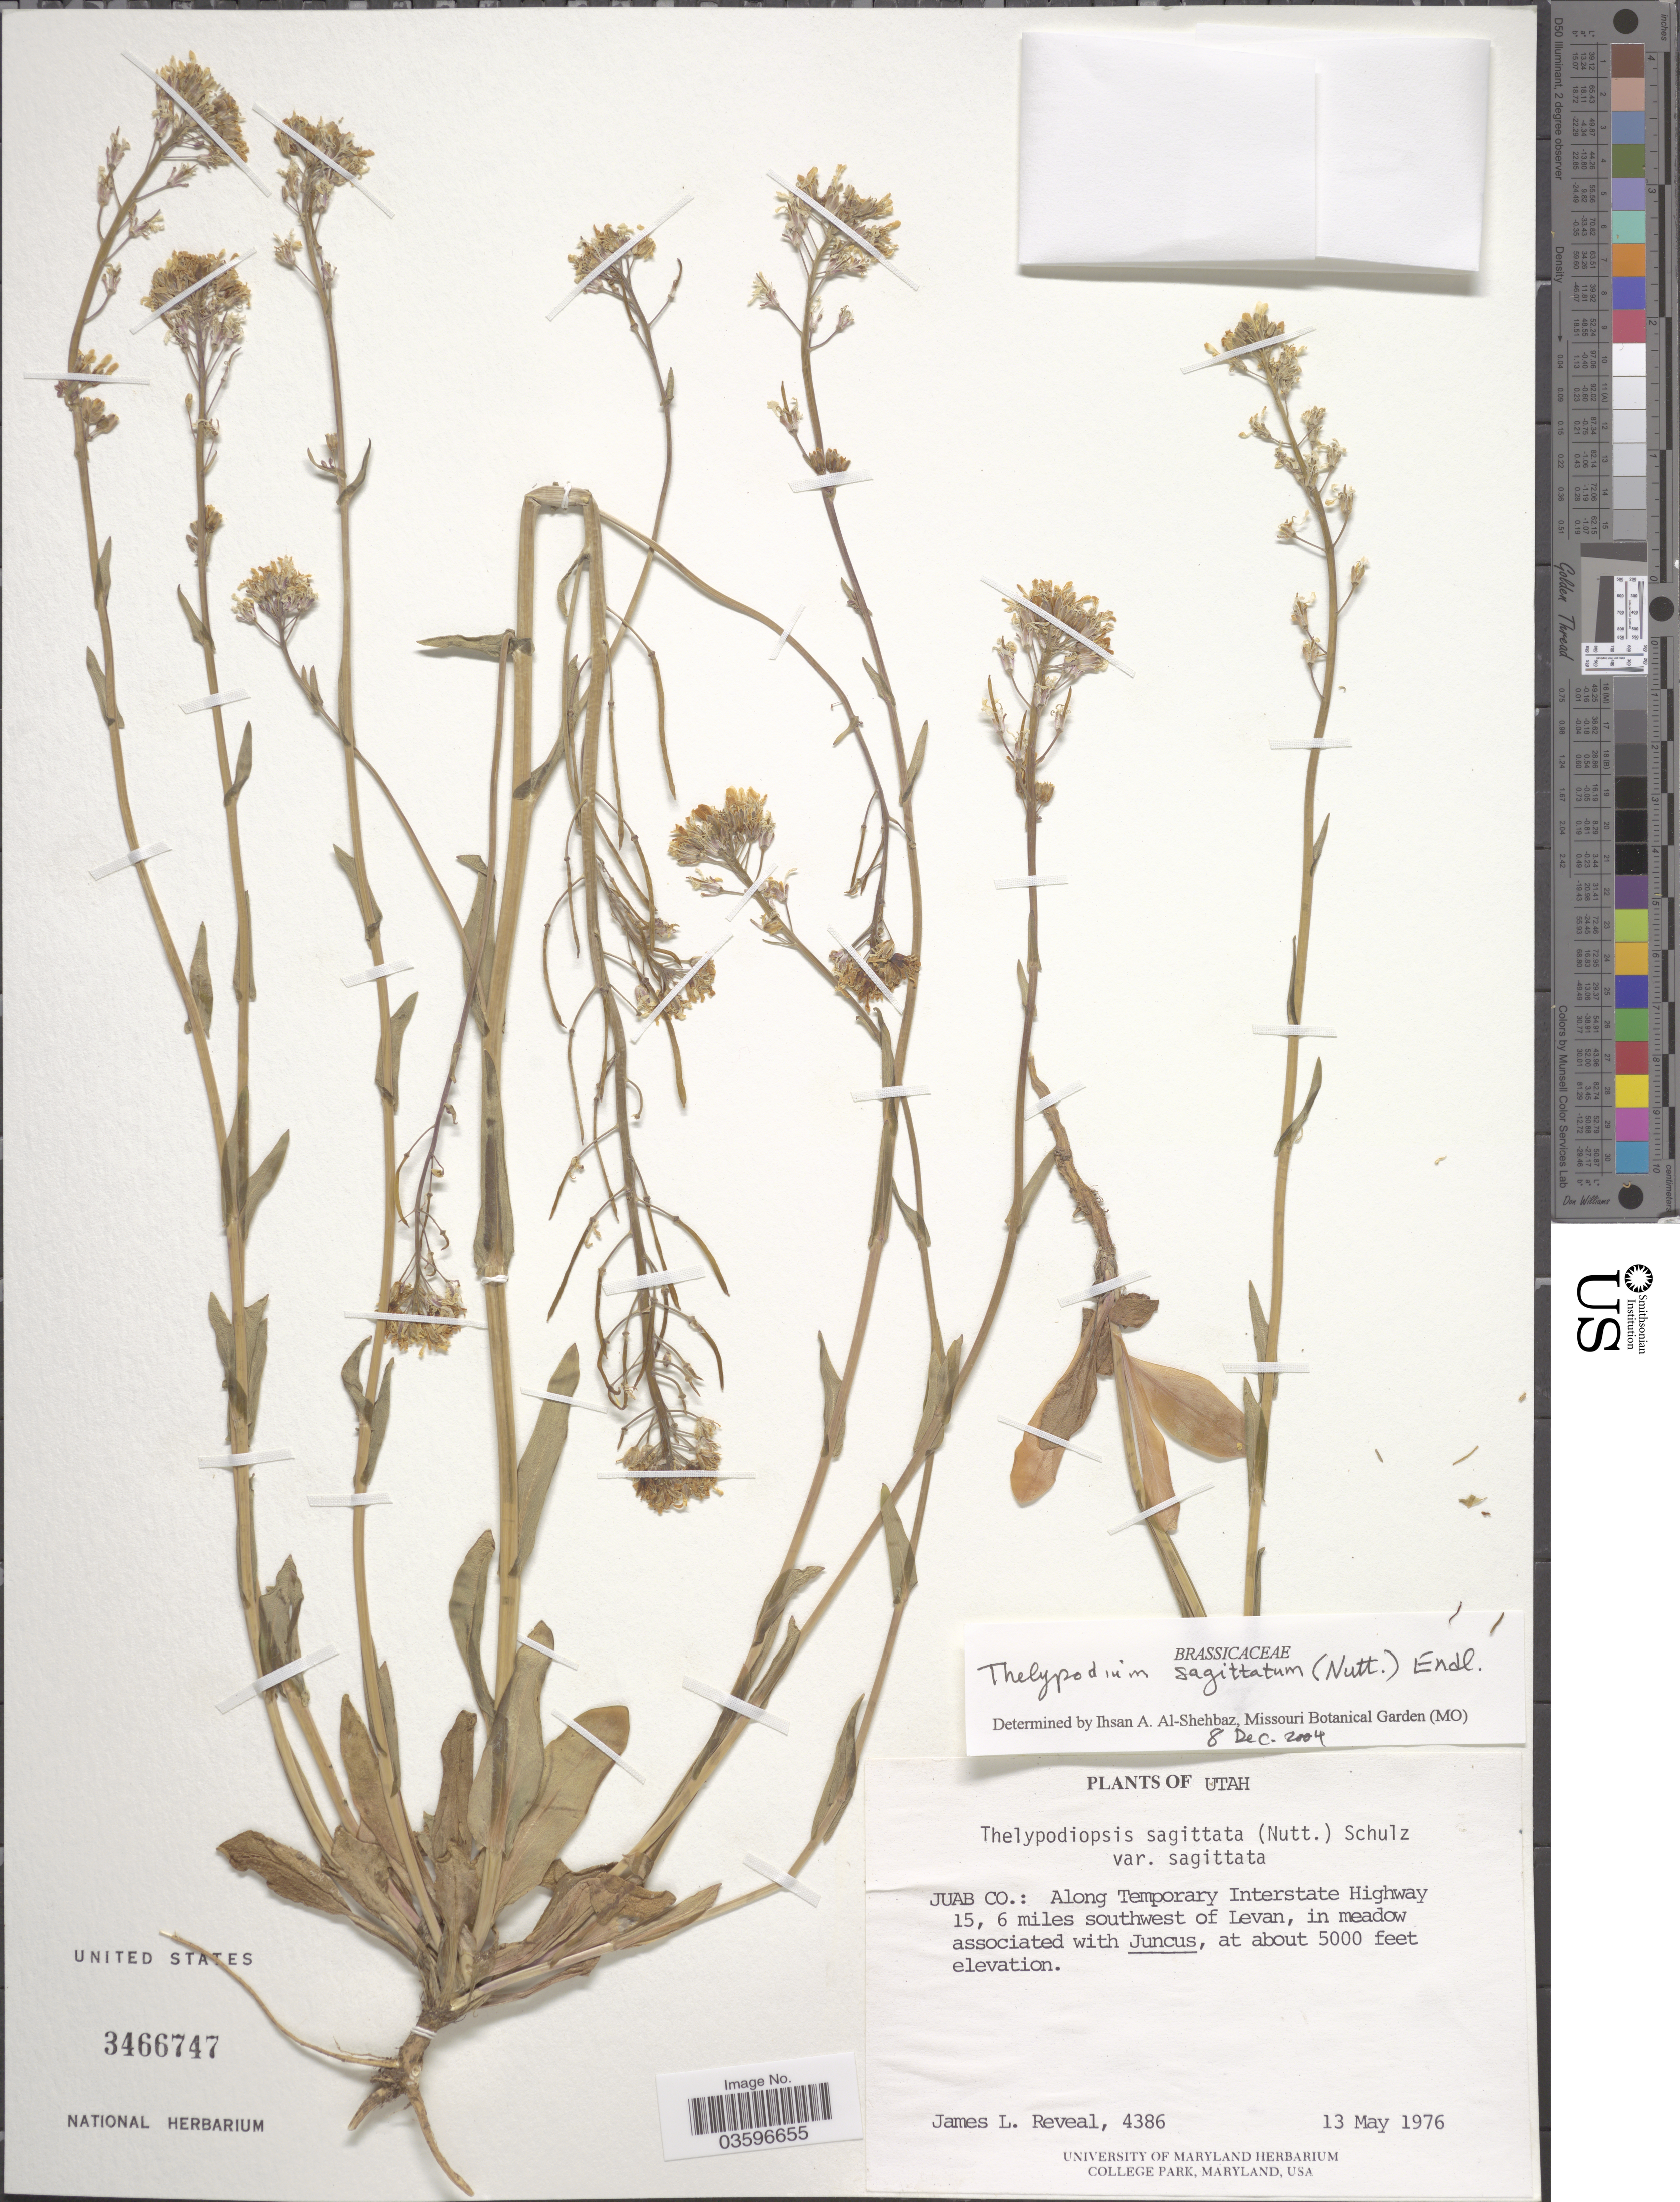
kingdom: Plantae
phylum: Tracheophyta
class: Magnoliopsida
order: Brassicales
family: Brassicaceae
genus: Thelypodium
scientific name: Thelypodium sagittatum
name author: (Nutt.) Endl.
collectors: J. L. Reveal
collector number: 4386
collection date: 1976-05-13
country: United States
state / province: Utah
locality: Juab Co.: Along Temporary Interstate Highway 15, 6 miles southwest of Levan.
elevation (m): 1524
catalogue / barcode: US 3466747